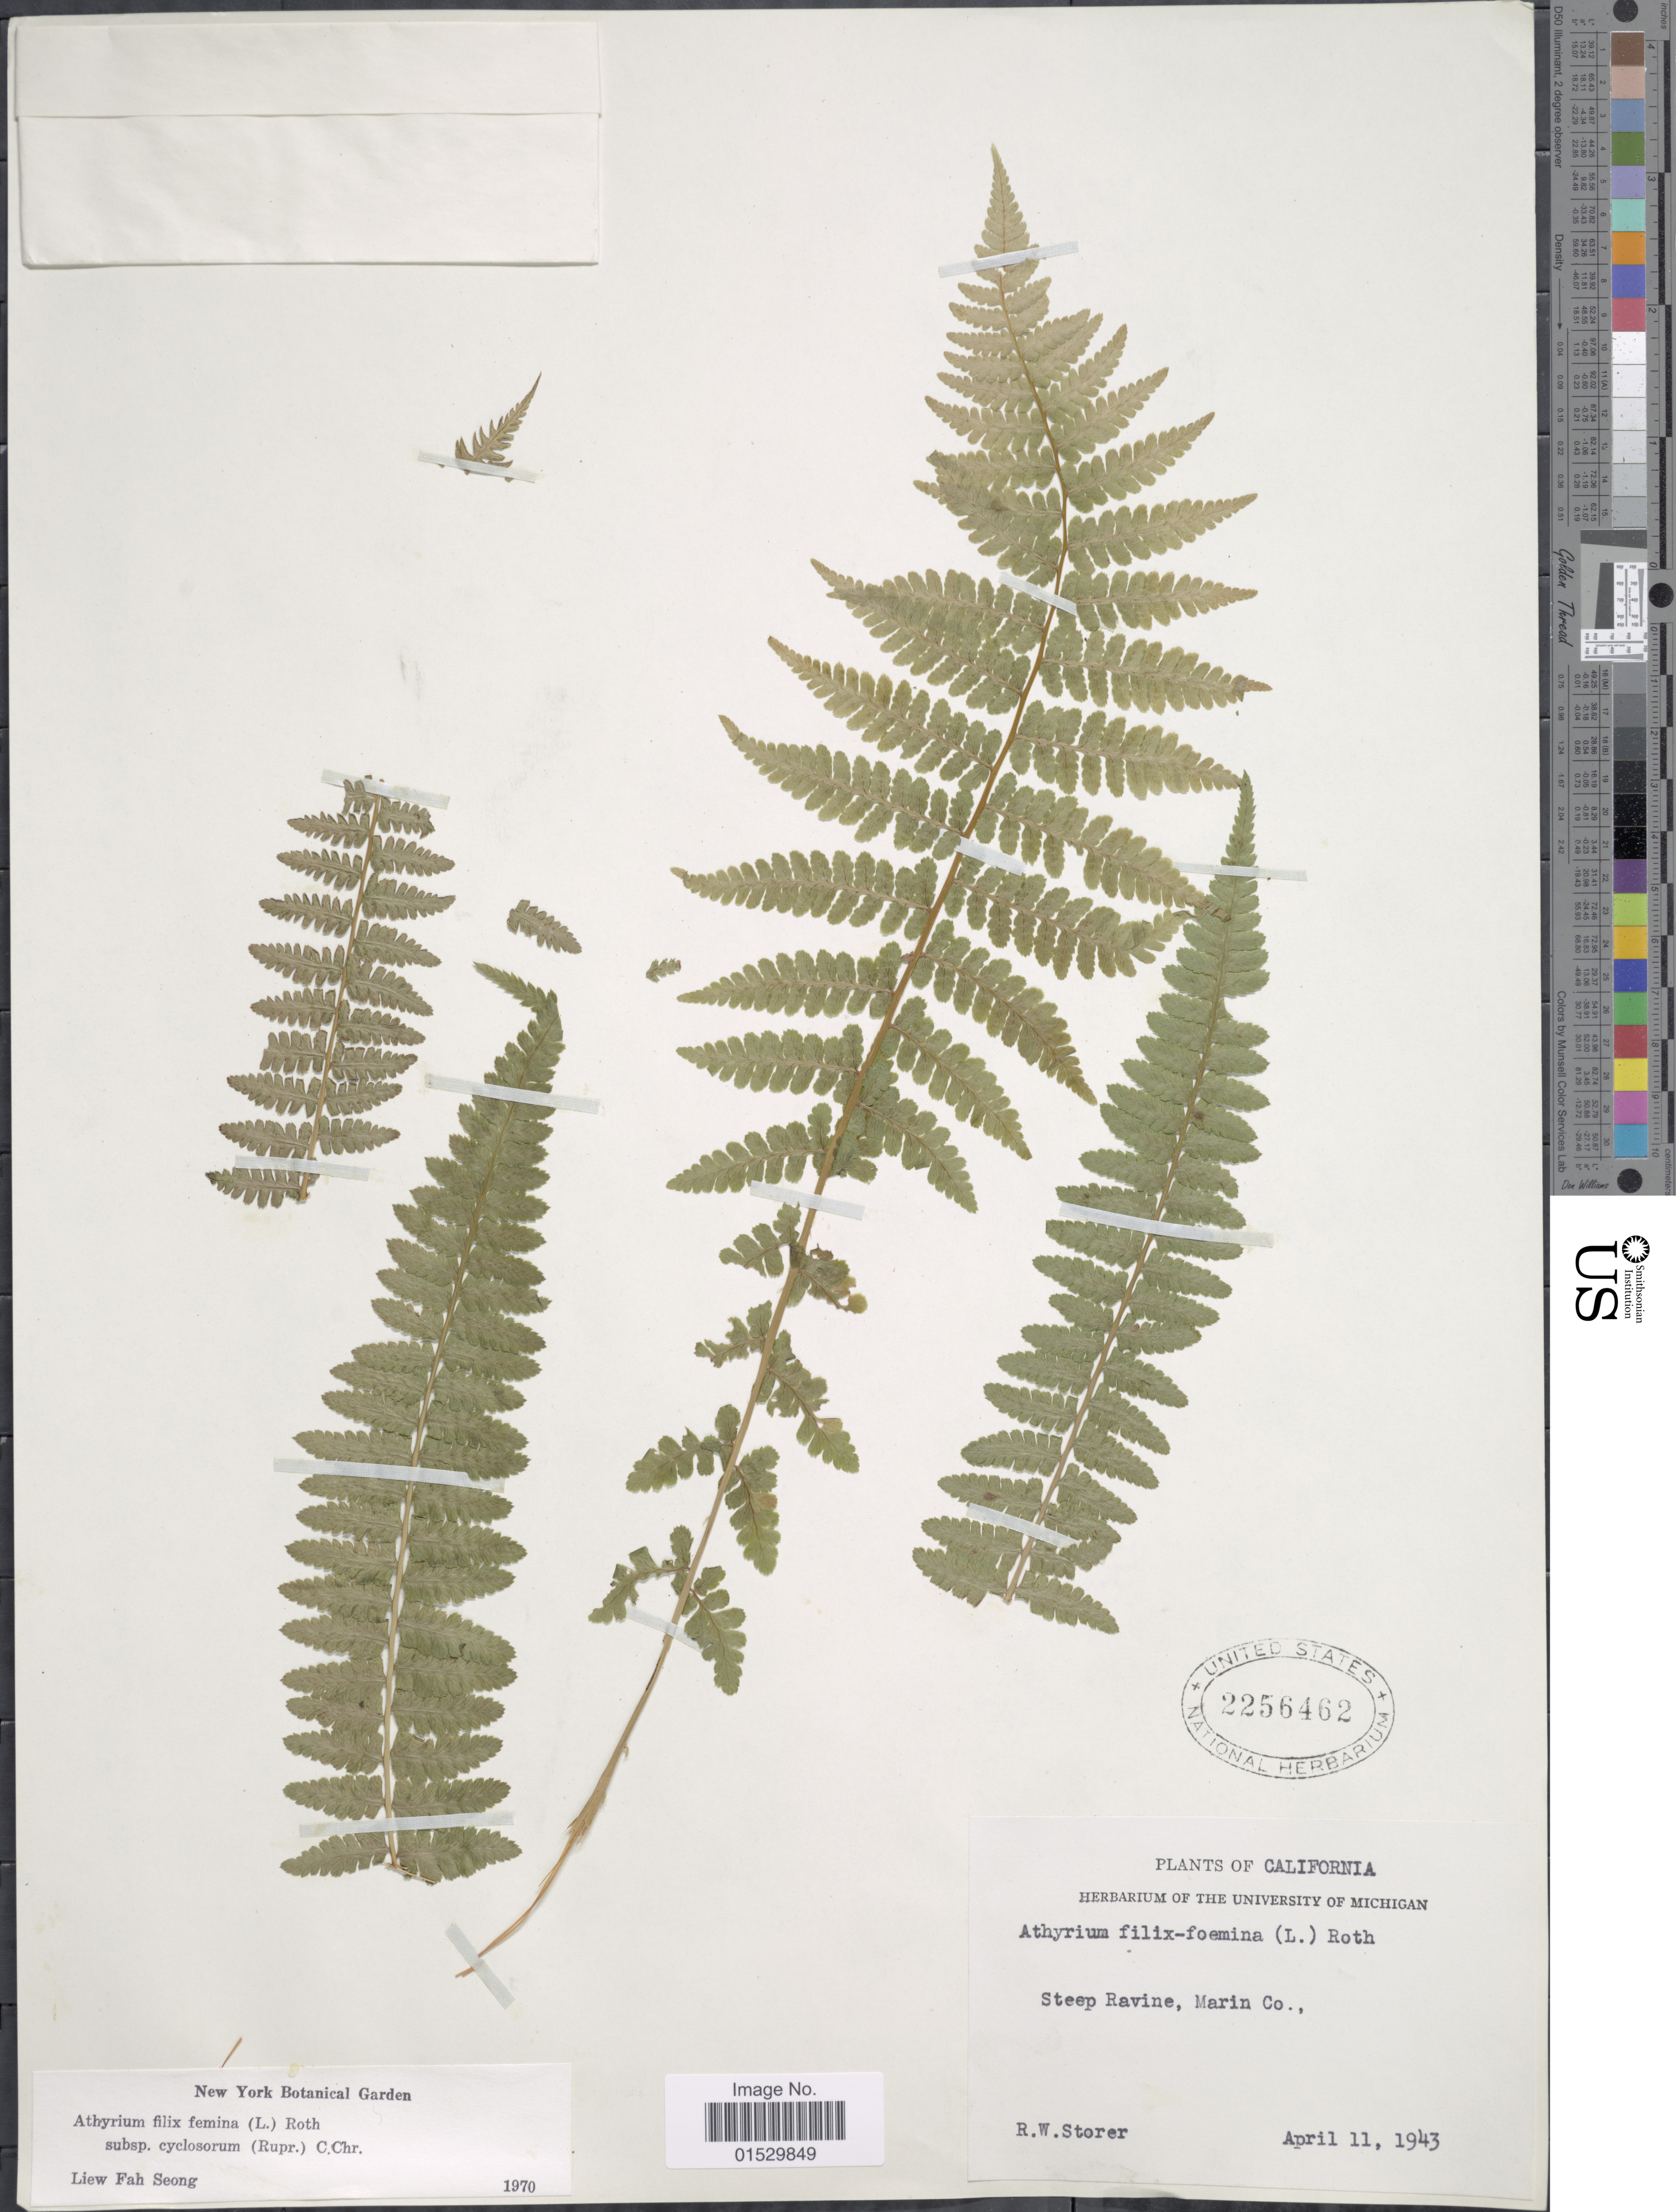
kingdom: Plantae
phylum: Tracheophyta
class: Polypodiopsida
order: Polypodiales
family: Athyriaceae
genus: Athyrium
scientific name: Athyrium filix-femina subsp. cyclosorum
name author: (Rupr.) C. Chr.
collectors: R. Storer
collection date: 1943-04-11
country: United States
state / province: California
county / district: Marin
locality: Steep Ravine, Marin Co.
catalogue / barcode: US 2256462